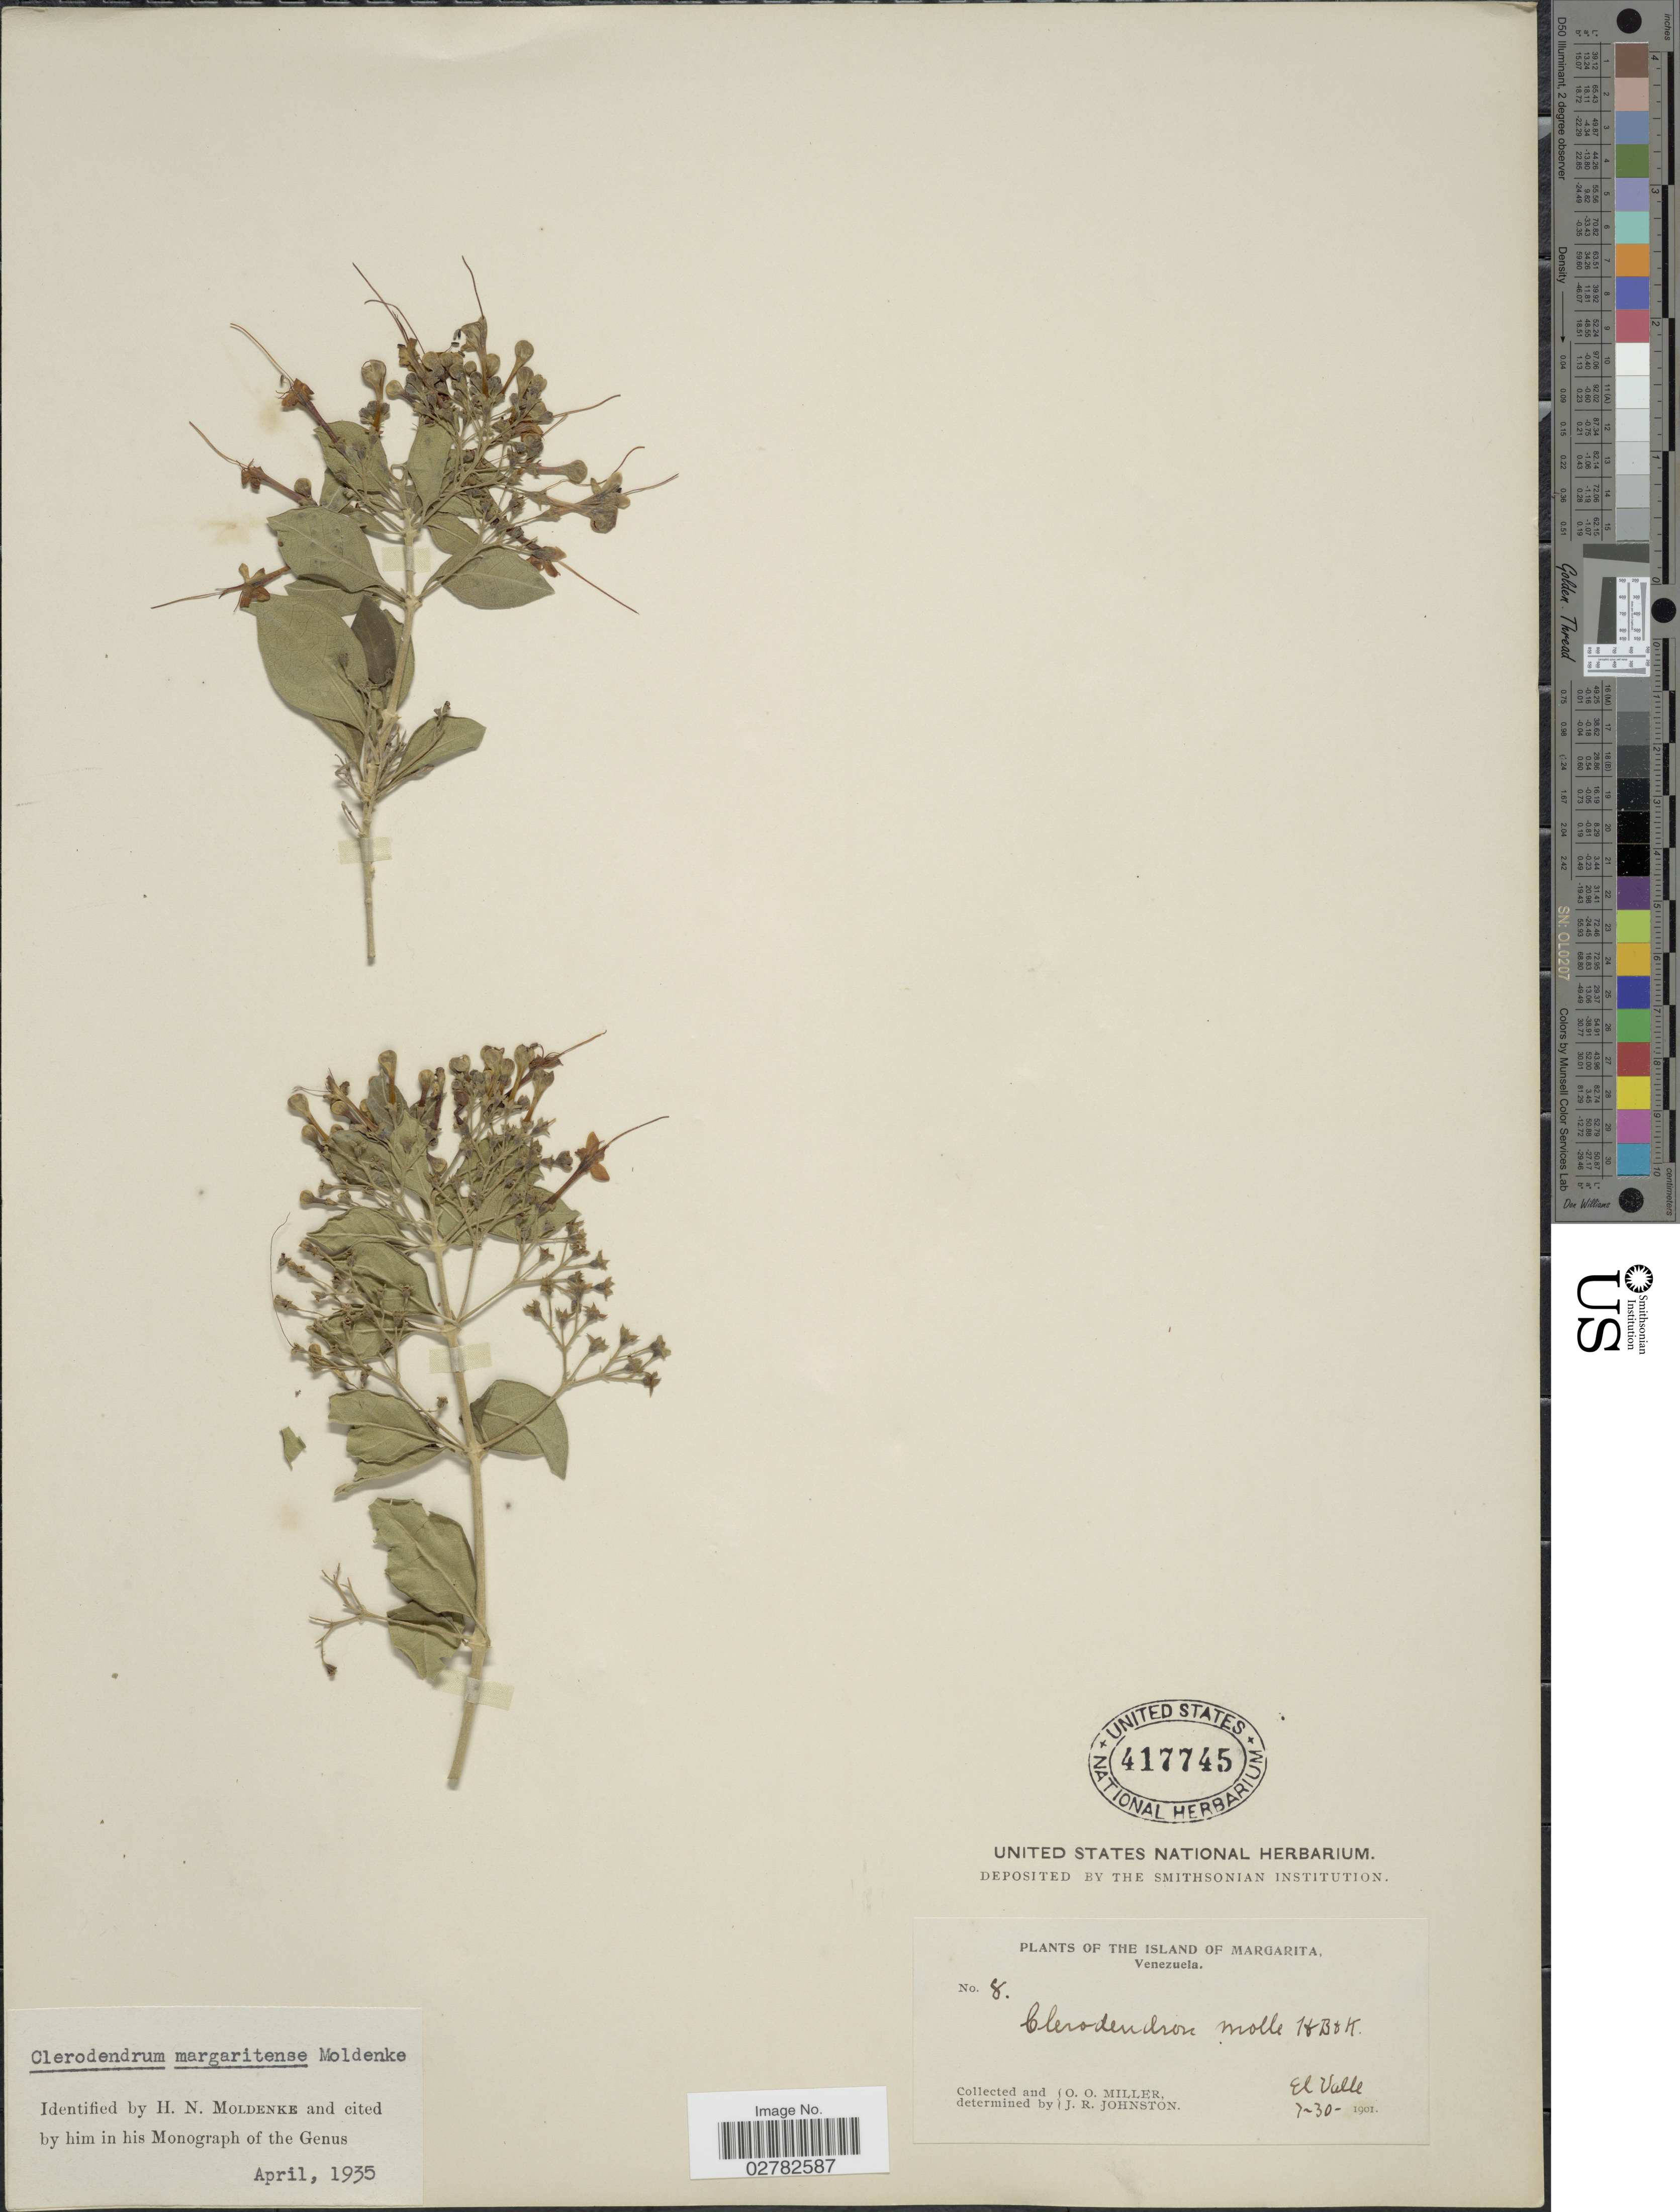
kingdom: Plantae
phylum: Tracheophyta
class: Magnoliopsida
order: Lamiales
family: Lamiaceae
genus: Clerodendrum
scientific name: Clerodendrum margaritense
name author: Moldenke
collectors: O. O. Miller & J. Johnston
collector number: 8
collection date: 1901-07-30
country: Venezuela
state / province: Nueva Esparta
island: Margarita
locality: The Island of Margarita. El Valle.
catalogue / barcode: US 417745